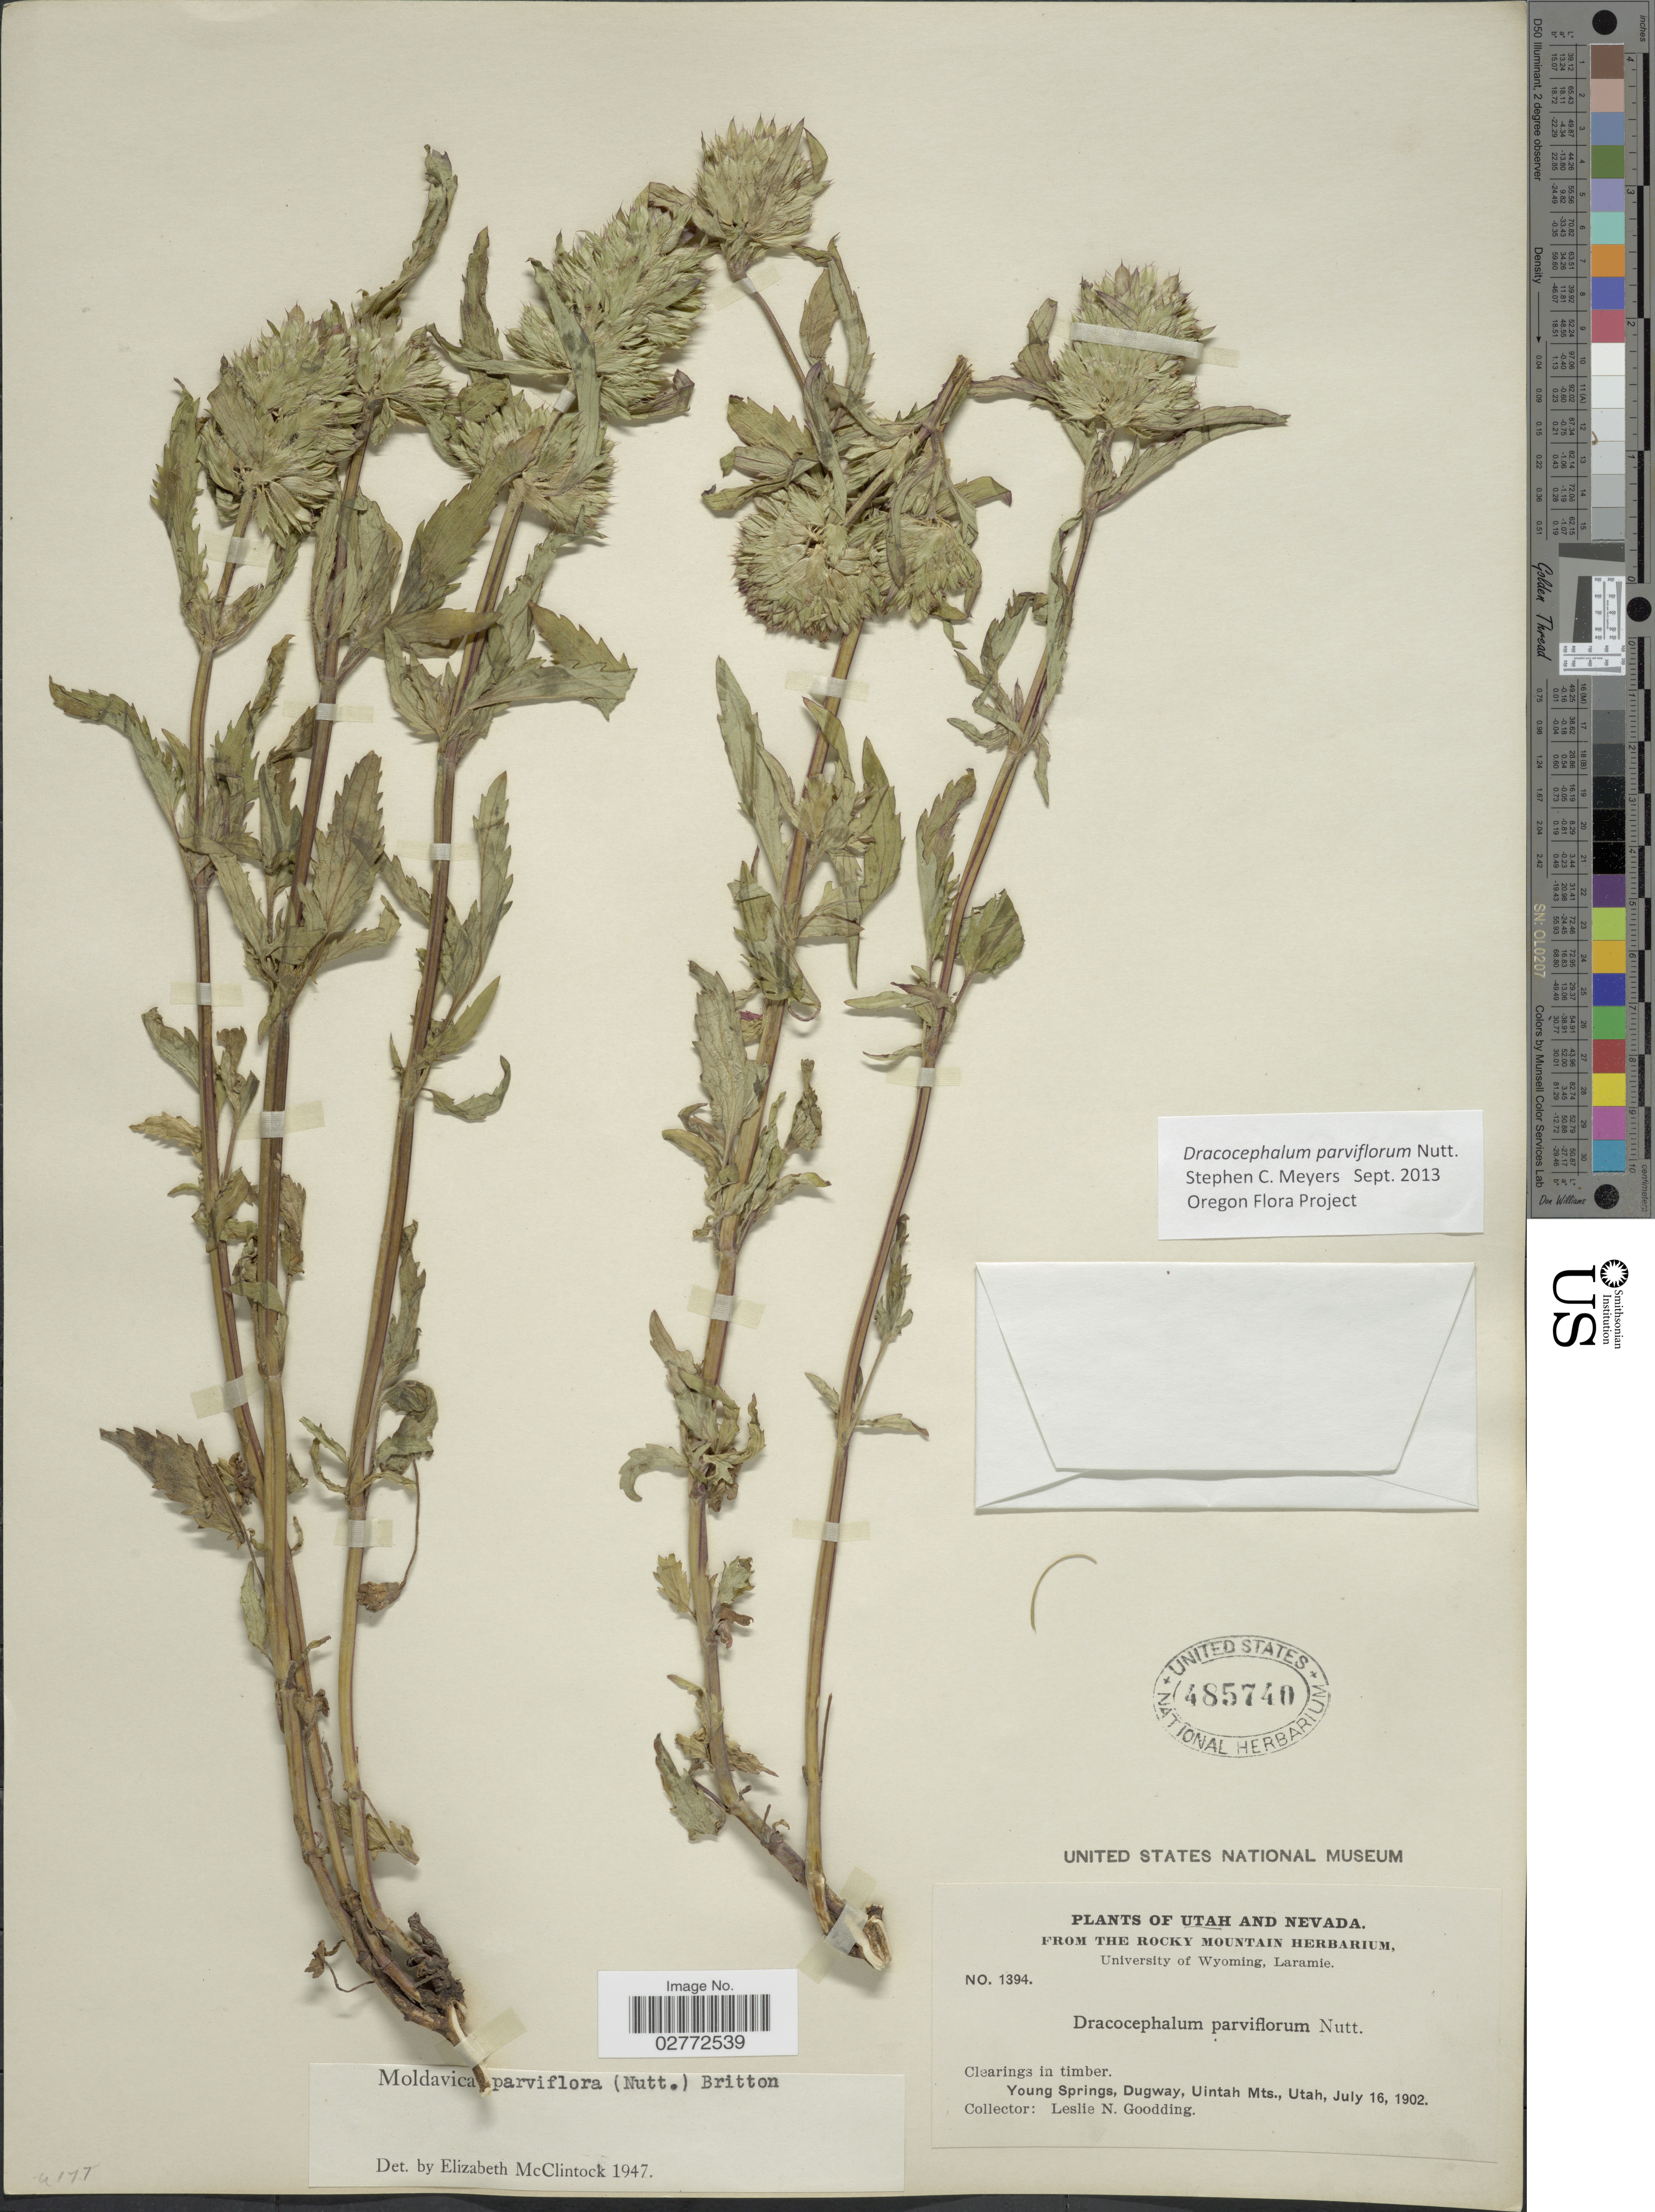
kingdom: Plantae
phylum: Tracheophyta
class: Magnoliopsida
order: Lamiales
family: Lamiaceae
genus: Dracocephalum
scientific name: Dracocephalum parviflorum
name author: Nutt.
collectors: L. N. Goodding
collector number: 1394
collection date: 1902-07-16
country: United States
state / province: Utah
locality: Young Springs, Dugway, Uintah Mts.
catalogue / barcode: US 485740